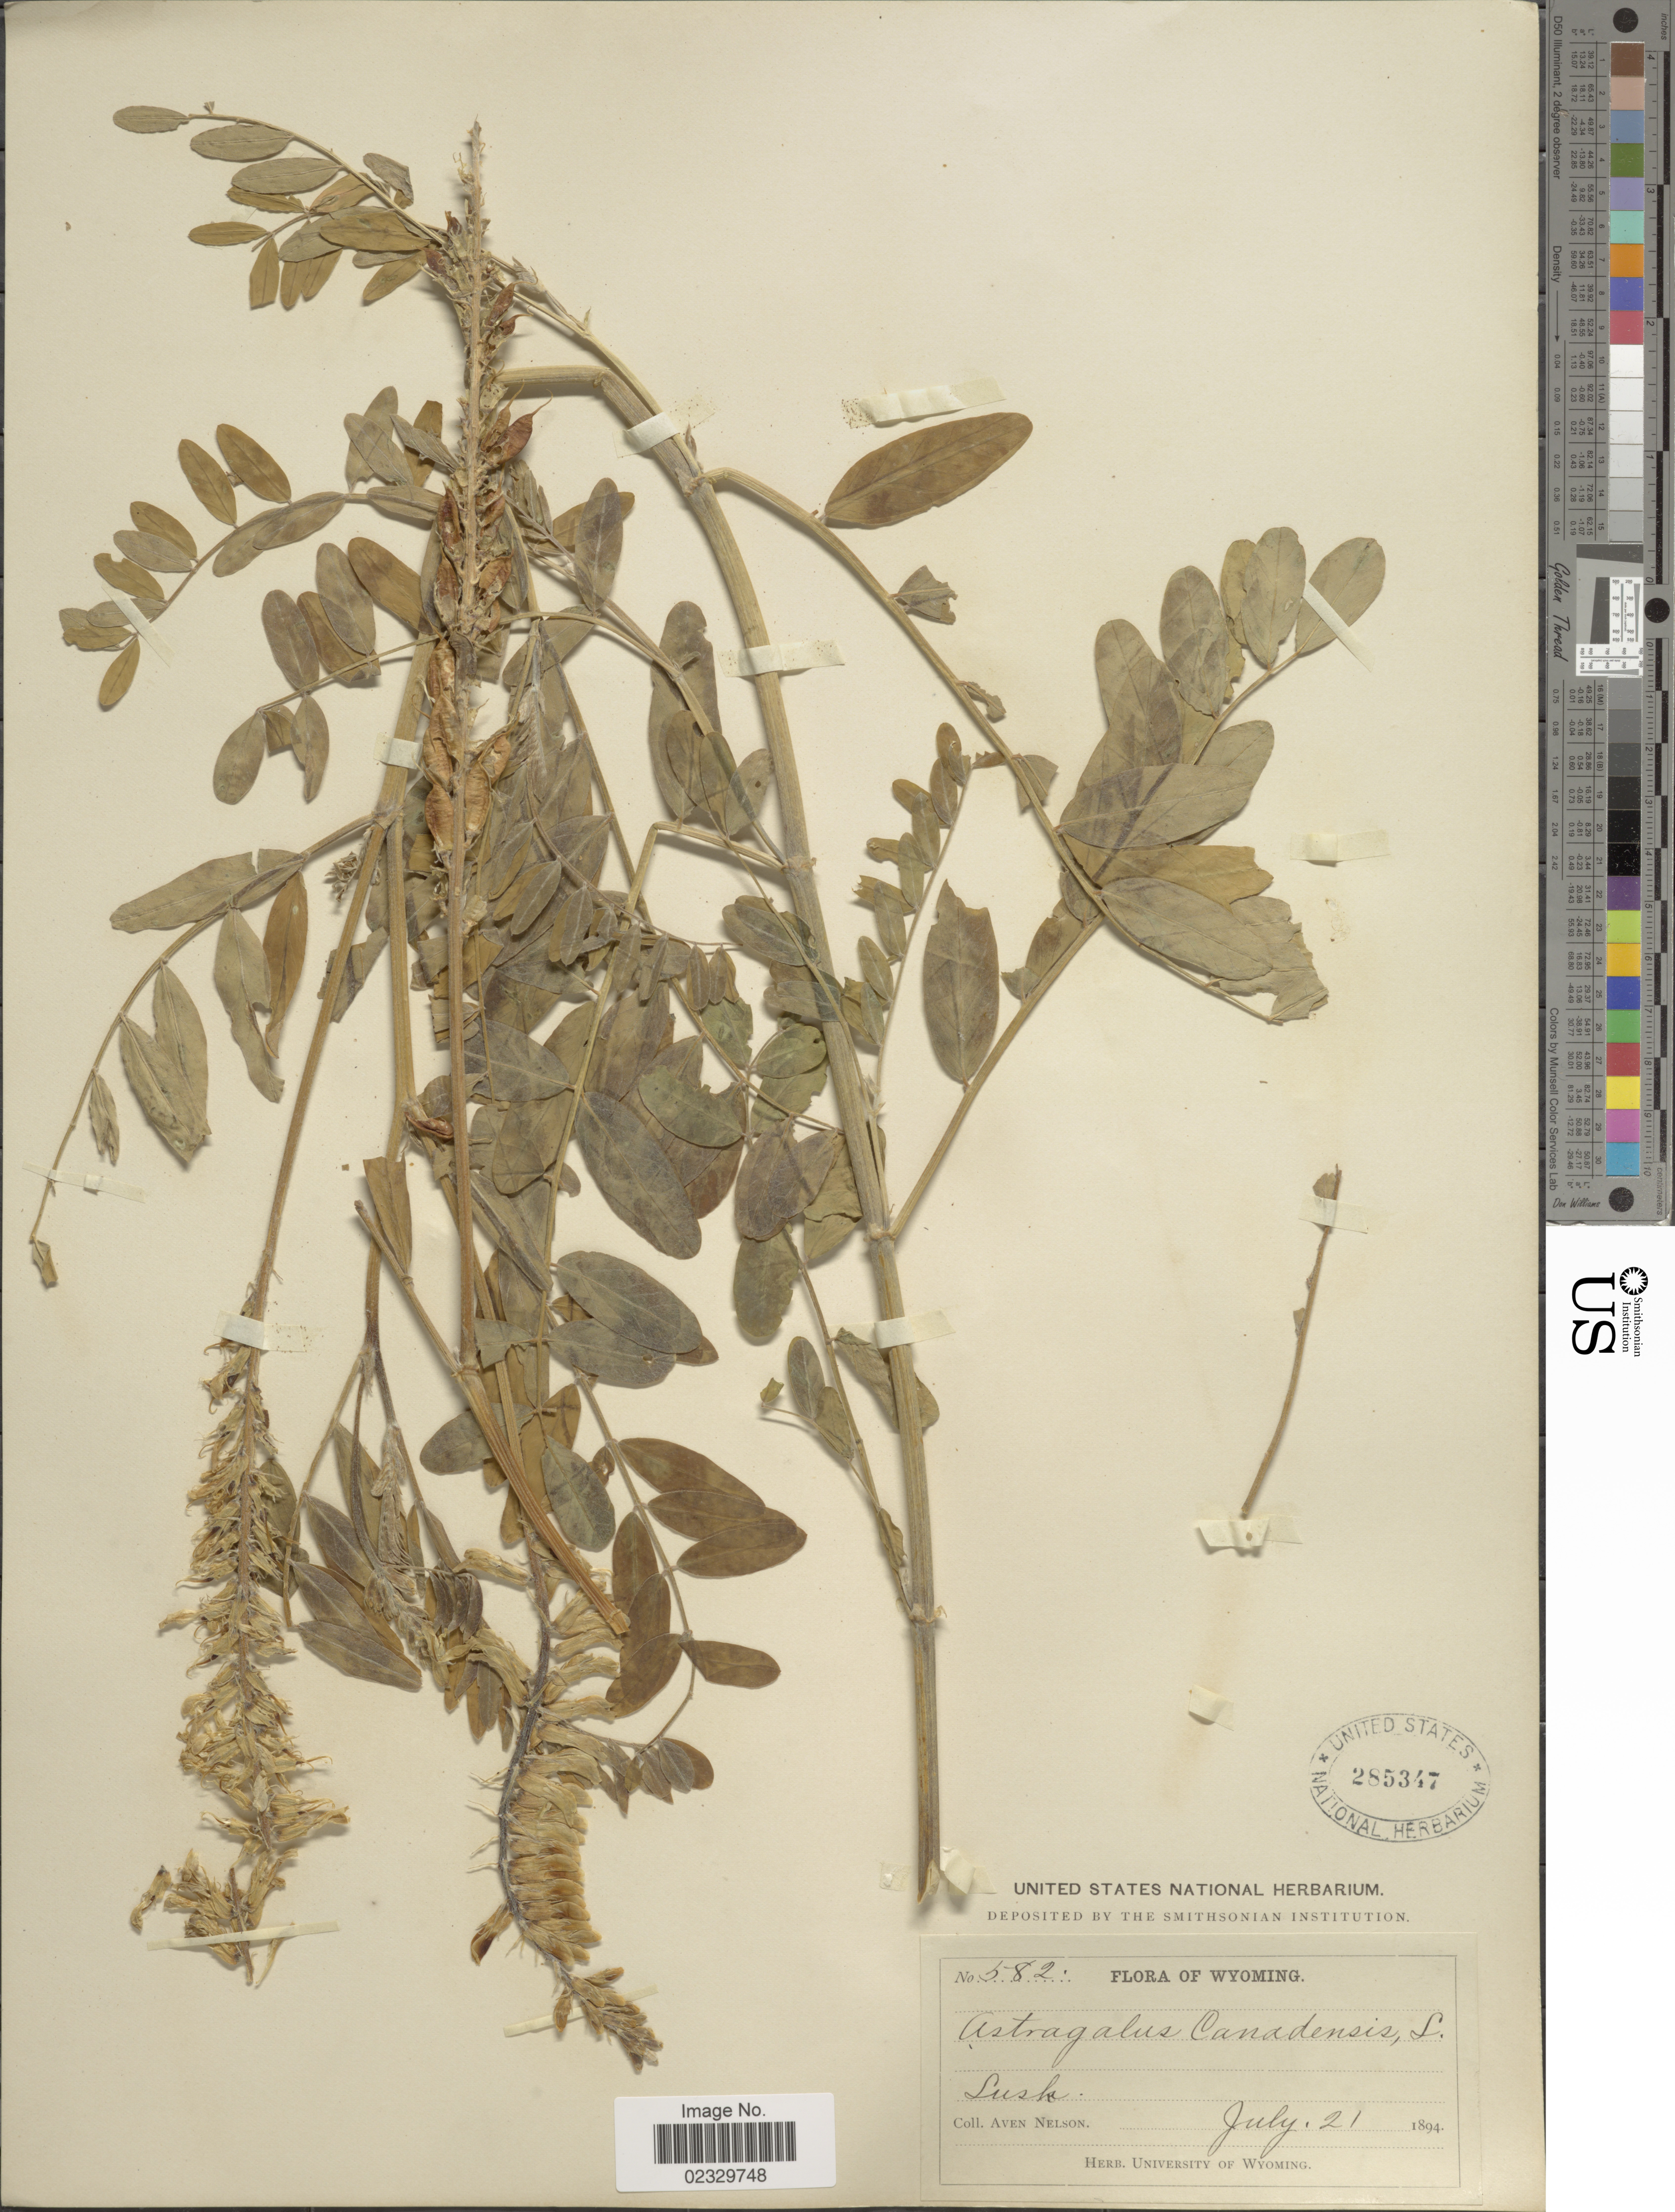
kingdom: Plantae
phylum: Tracheophyta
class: Magnoliopsida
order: Fabales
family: Fabaceae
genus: Astragalus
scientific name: Astragalus canadensis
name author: L.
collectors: A. Nelson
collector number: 582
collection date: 1894-07-21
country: United States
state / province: Wyoming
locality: Lush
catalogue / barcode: US 285347